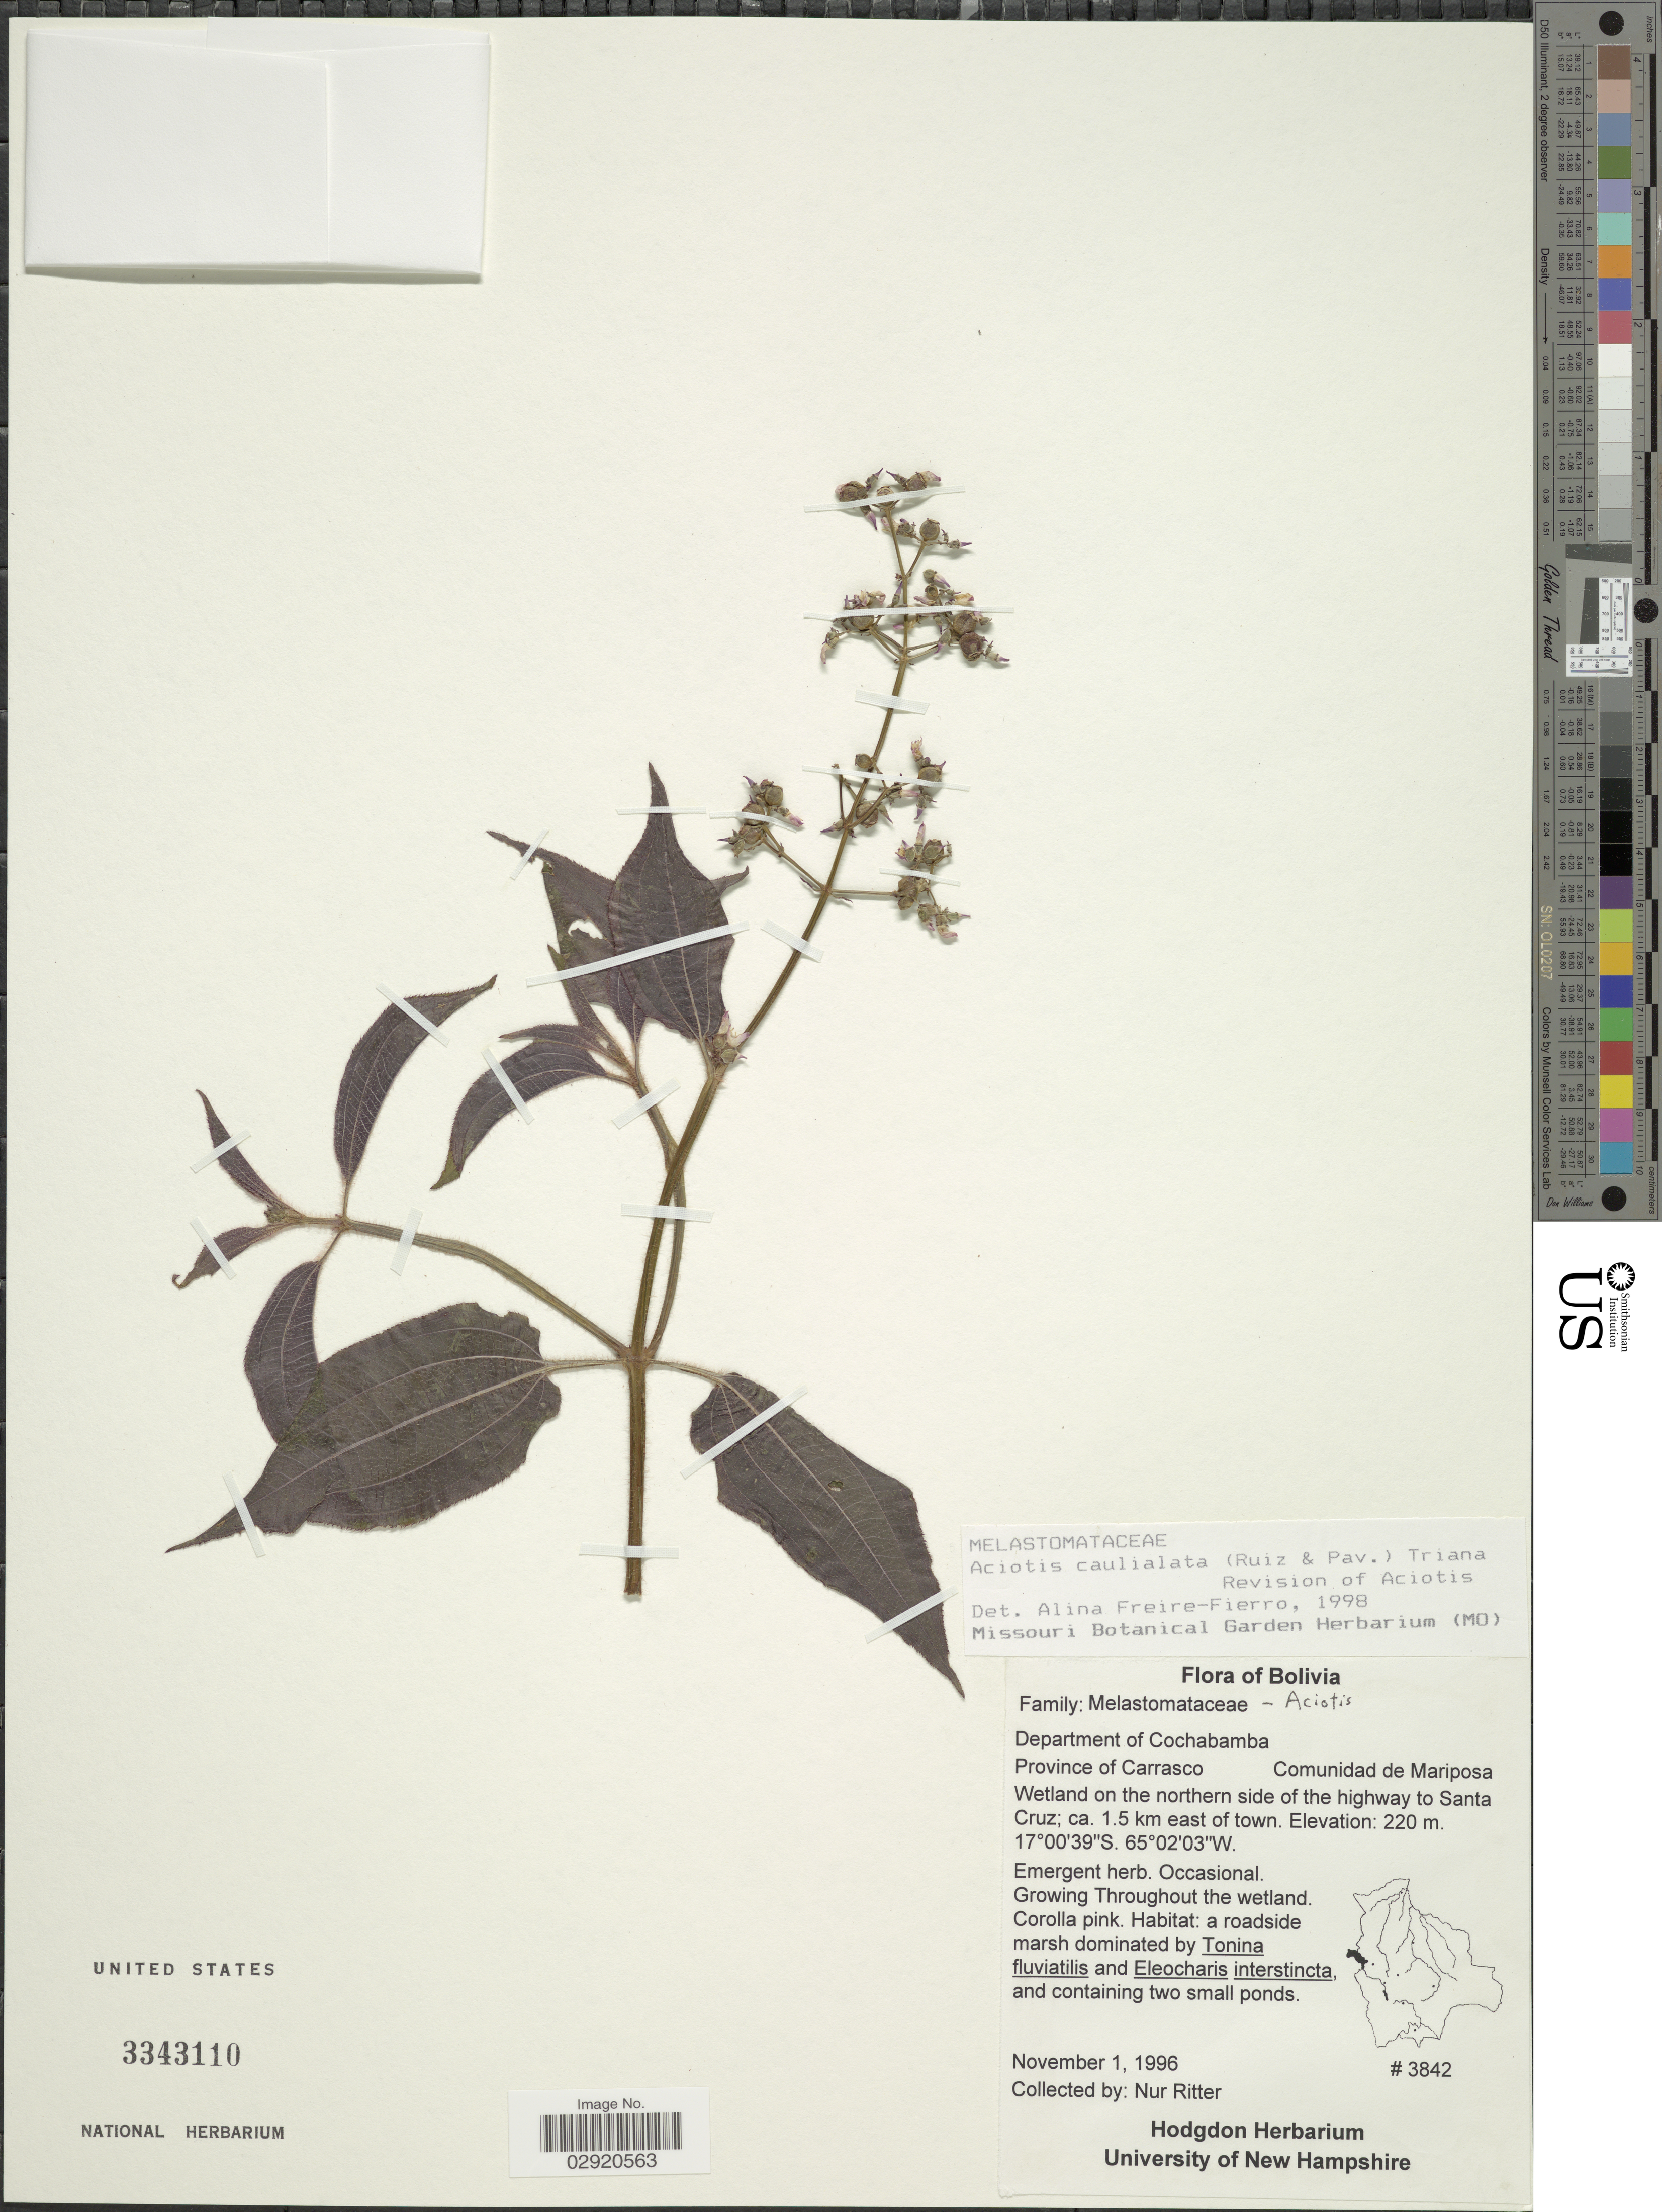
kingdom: Plantae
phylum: Tracheophyta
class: Magnoliopsida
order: Myrtales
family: Melastomataceae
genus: Aciotis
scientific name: Aciotis rubricaulis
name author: (Mart. ex DC.) Triana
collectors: N. Ritter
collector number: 3842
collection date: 1996-11-01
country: Bolivia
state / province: Cochabamba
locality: Department of Cochabamba. Province of Carrasco. Comunidad de Mariposa. Wetland on the northern side of the highway to Santa Cruz; ca. 1.5 km east of town.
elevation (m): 220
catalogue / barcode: US 3343110